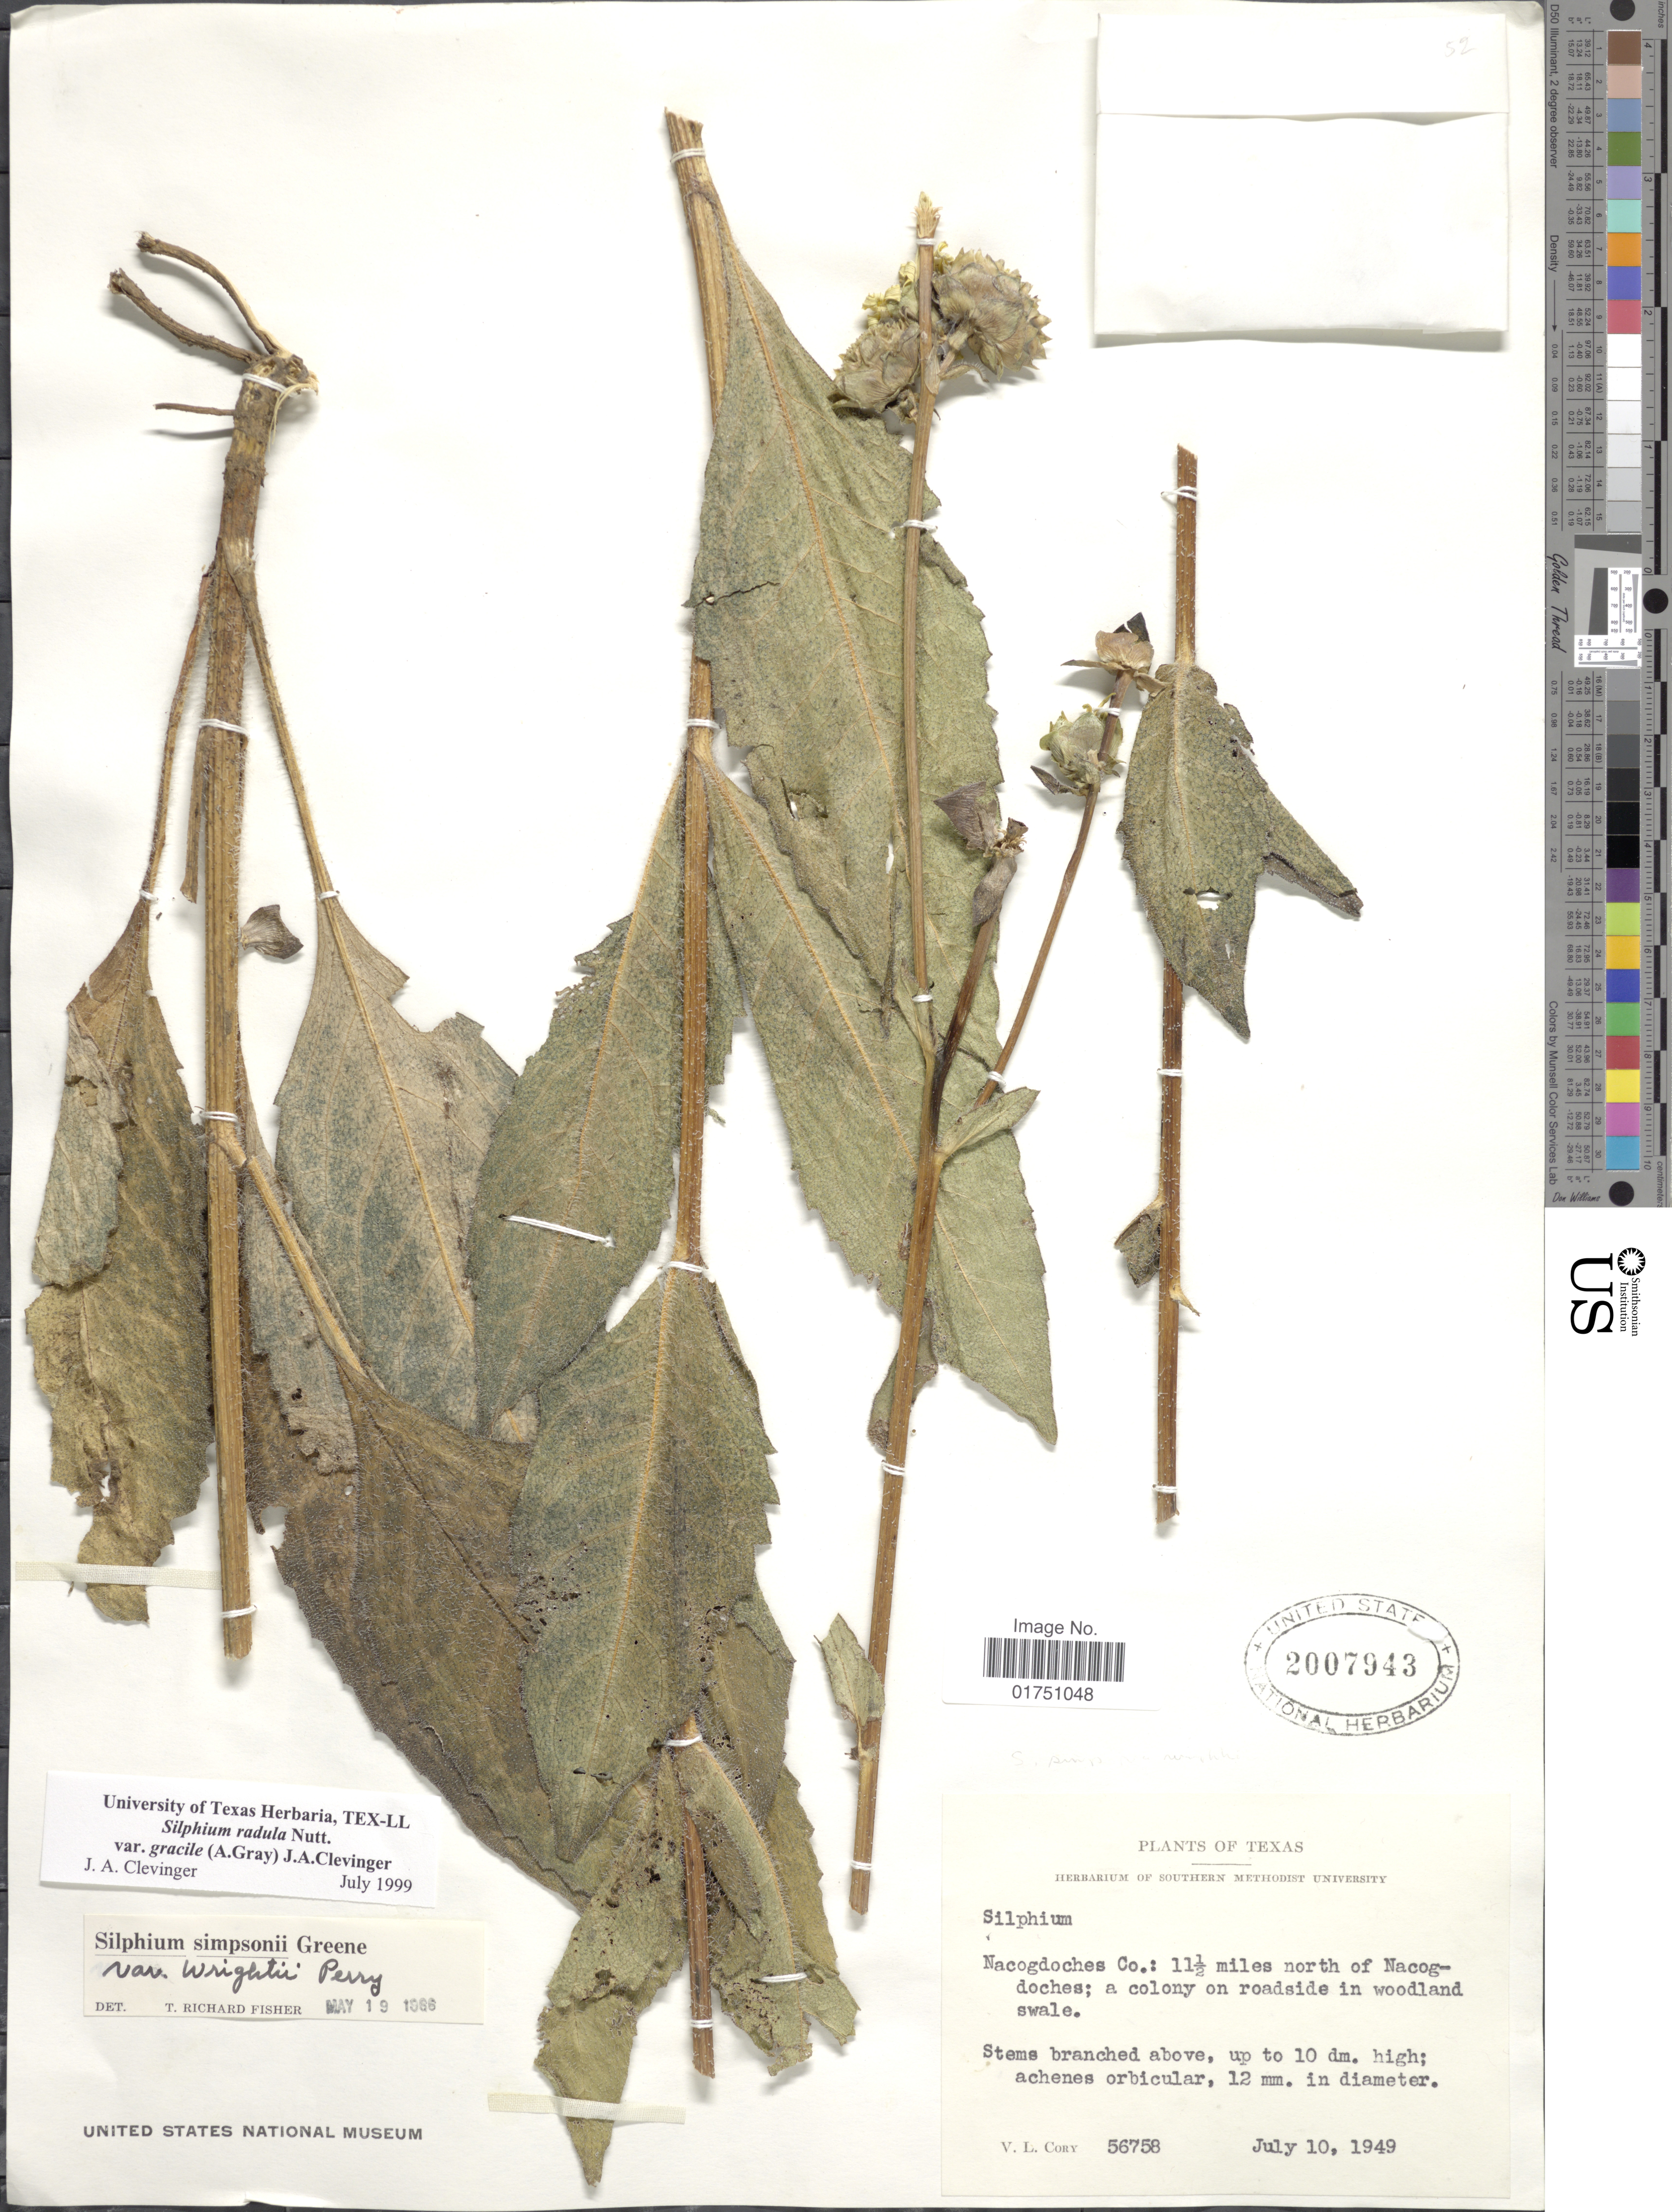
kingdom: Plantae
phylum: Tracheophyta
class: Magnoliopsida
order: Asterales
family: Asteraceae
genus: Silphium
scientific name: Silphium radula var. gracile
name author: (A. Gray) Clevinger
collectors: V. Cory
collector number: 56758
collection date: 1949-07-10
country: United States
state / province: Texas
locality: Nacogdoches Co.: 11½ miles north of Nacogdoches; a colony on roadside in woodland swale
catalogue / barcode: US 2007943